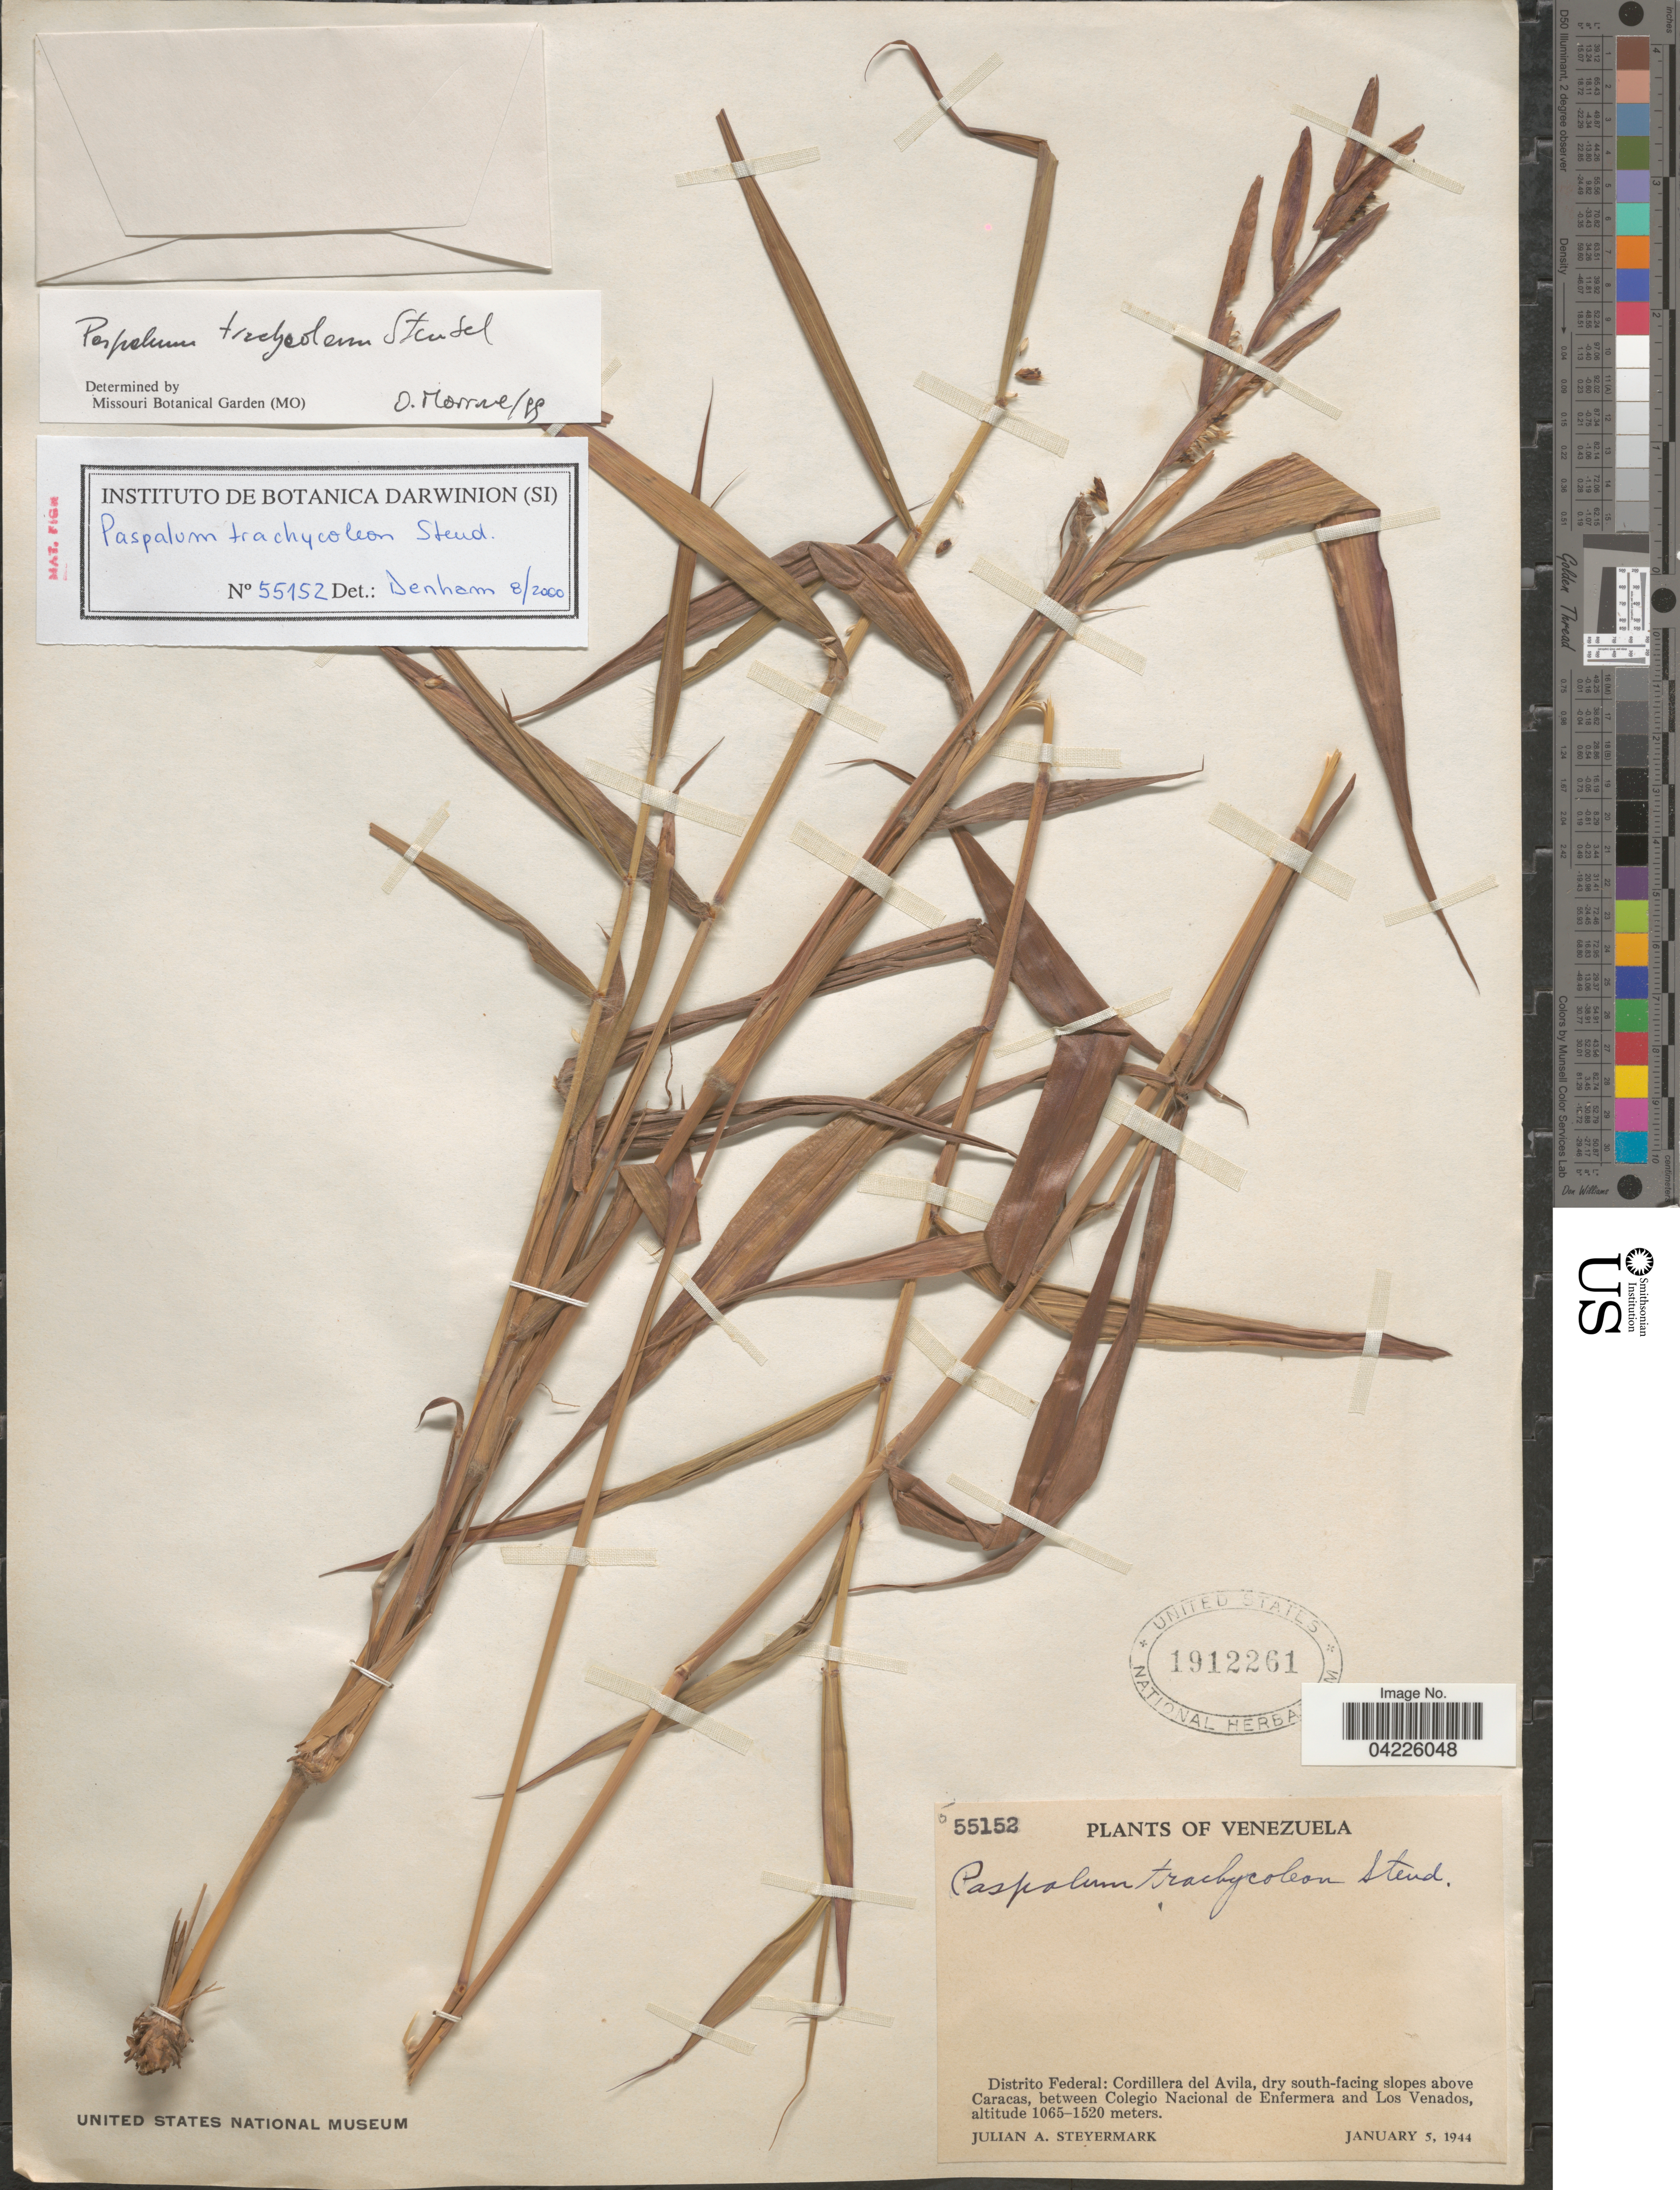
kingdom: Plantae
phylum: Tracheophyta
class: Liliopsida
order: Poales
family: Poaceae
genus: Paspalum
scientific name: Paspalum trachycoleon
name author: Steud.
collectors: J. Steyermark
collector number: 55152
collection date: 1944-01-05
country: Venezuela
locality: Distrito Federal: Cordillera del Avilla, dry south-facing slopes above Caracas, between Colegio Nacional de Enfermera and Los Venados.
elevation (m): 1065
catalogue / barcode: US 1912261